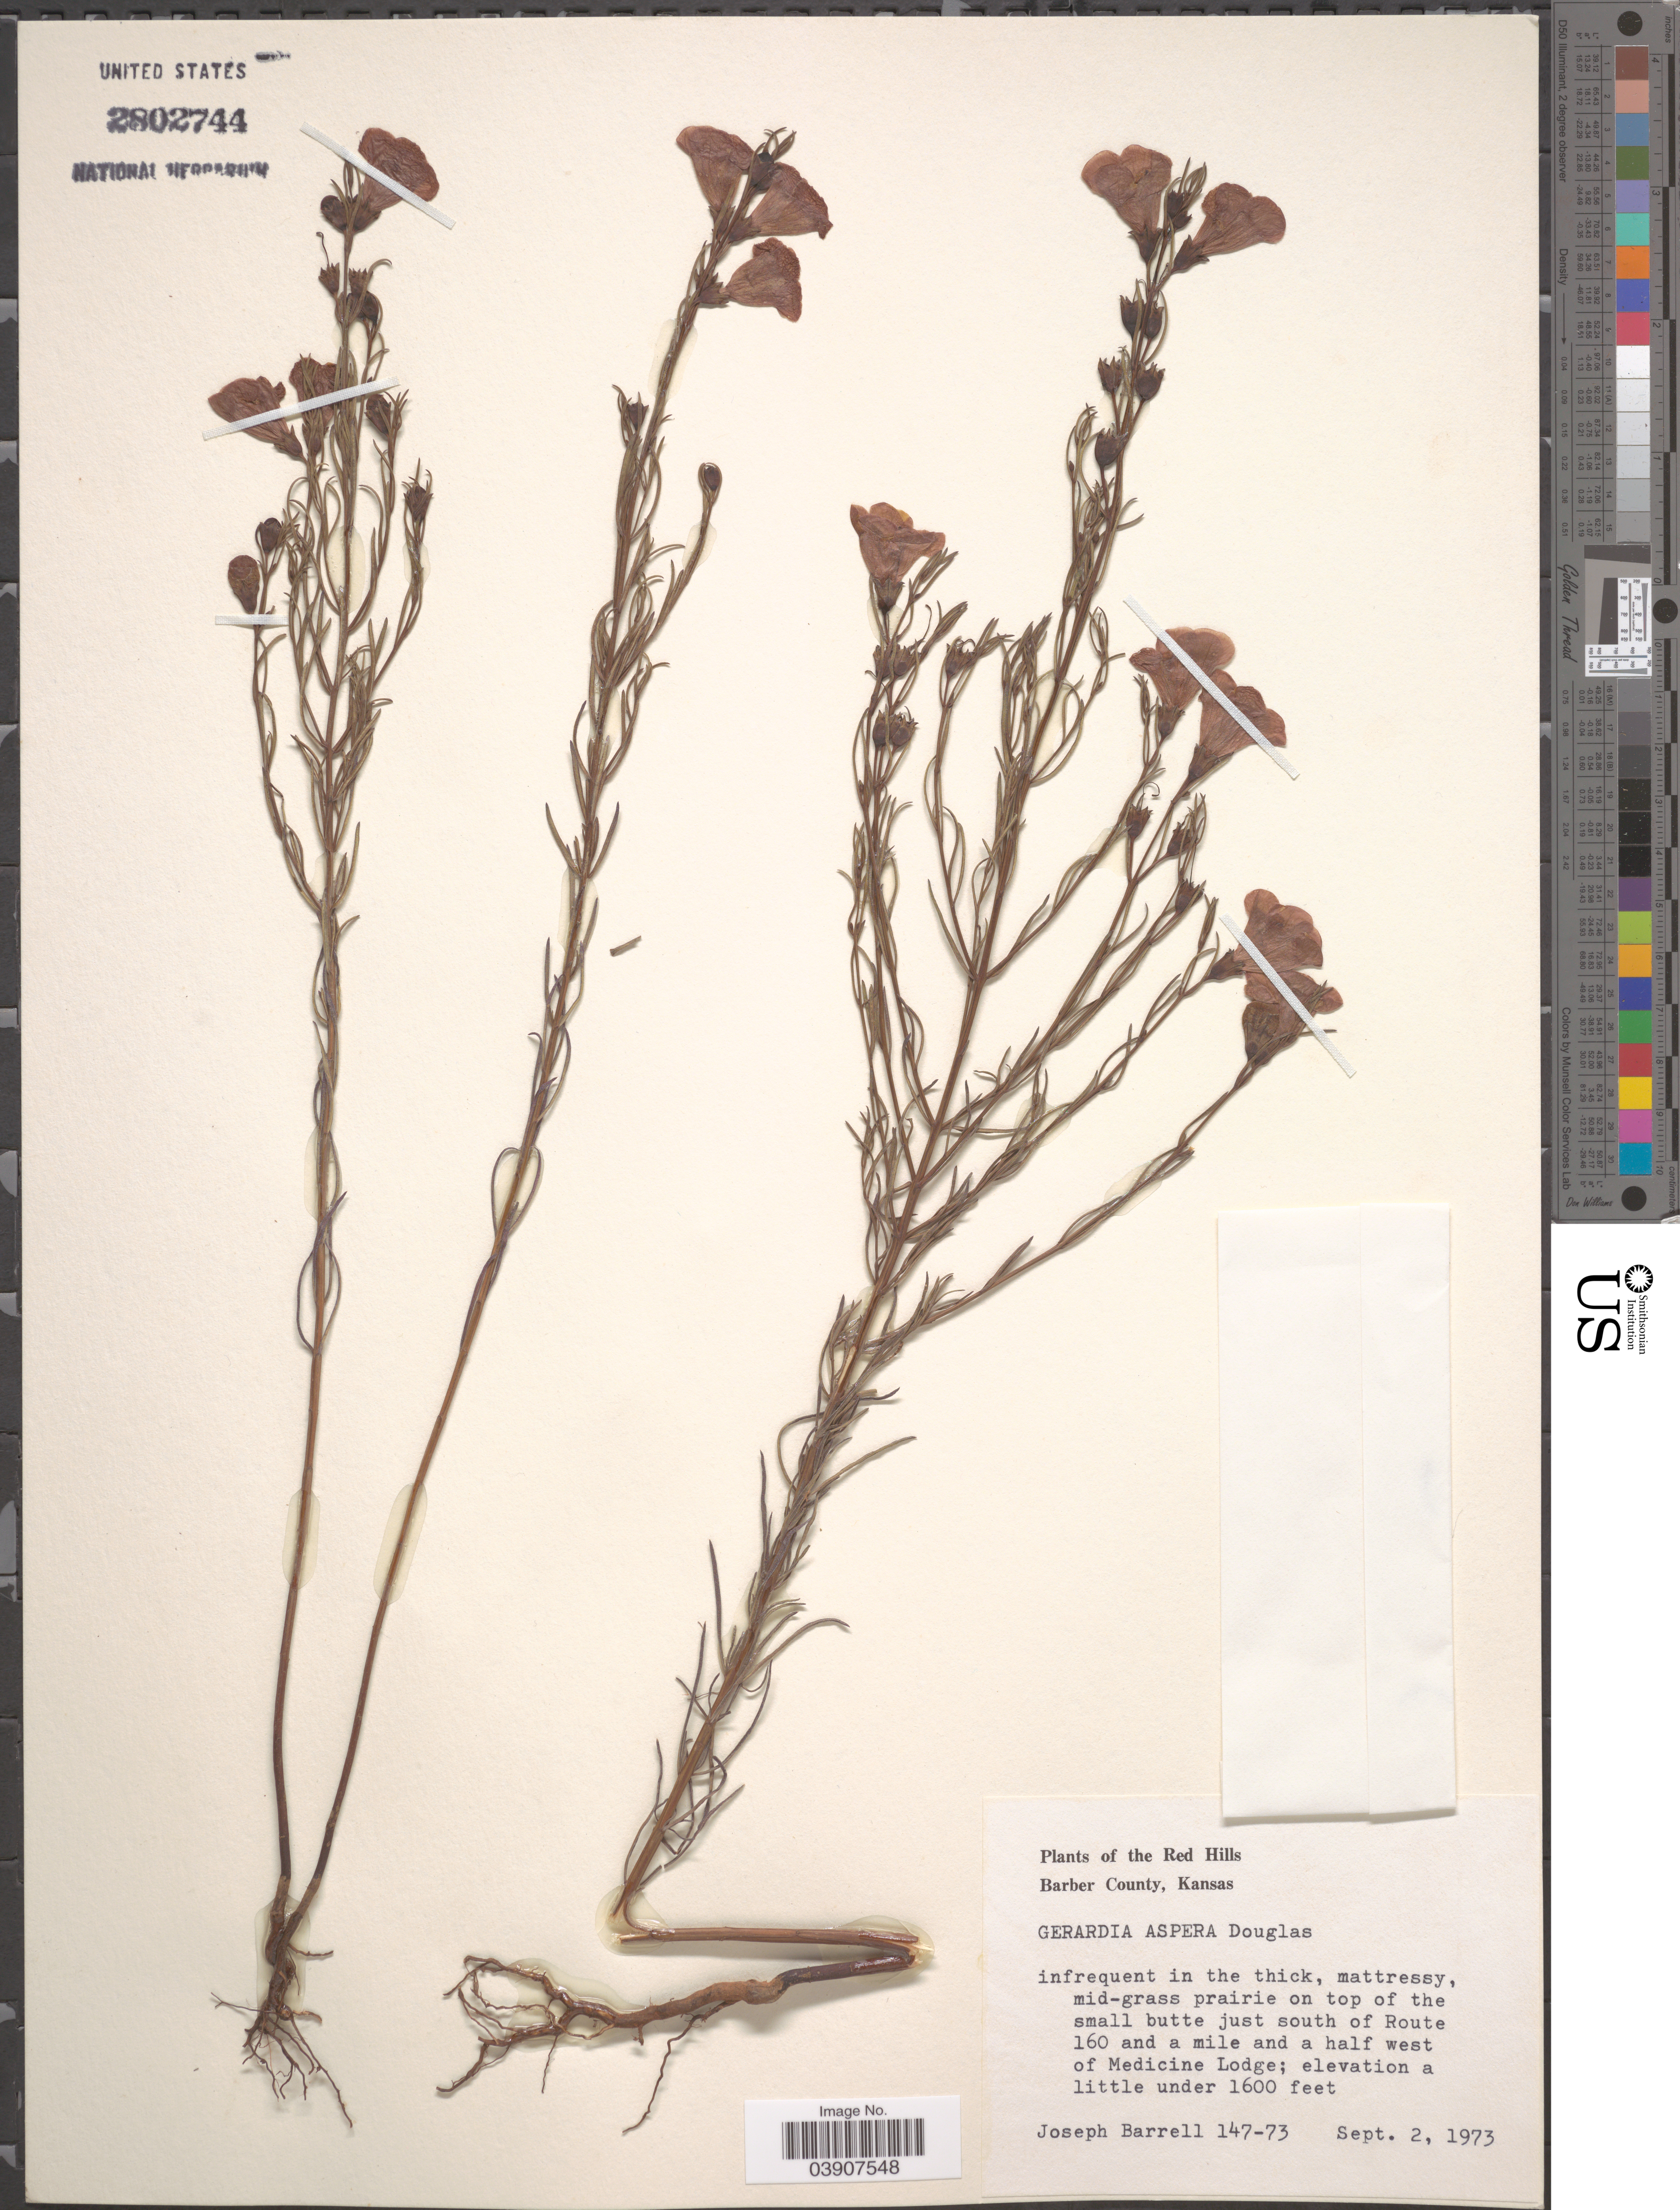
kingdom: Plantae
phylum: Tracheophyta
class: Magnoliopsida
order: Lamiales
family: Orobanchaceae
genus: Agalinis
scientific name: Agalinis aspera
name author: (Douglas ex Benth.) Britton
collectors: J. Barrell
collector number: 147-73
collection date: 1973-09-02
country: United States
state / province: Kansas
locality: The Red Hills, Barber County. On top of the small butte just south of Route 160 and a mile and a half west of Medicine Lodge.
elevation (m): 488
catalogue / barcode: US 2802744